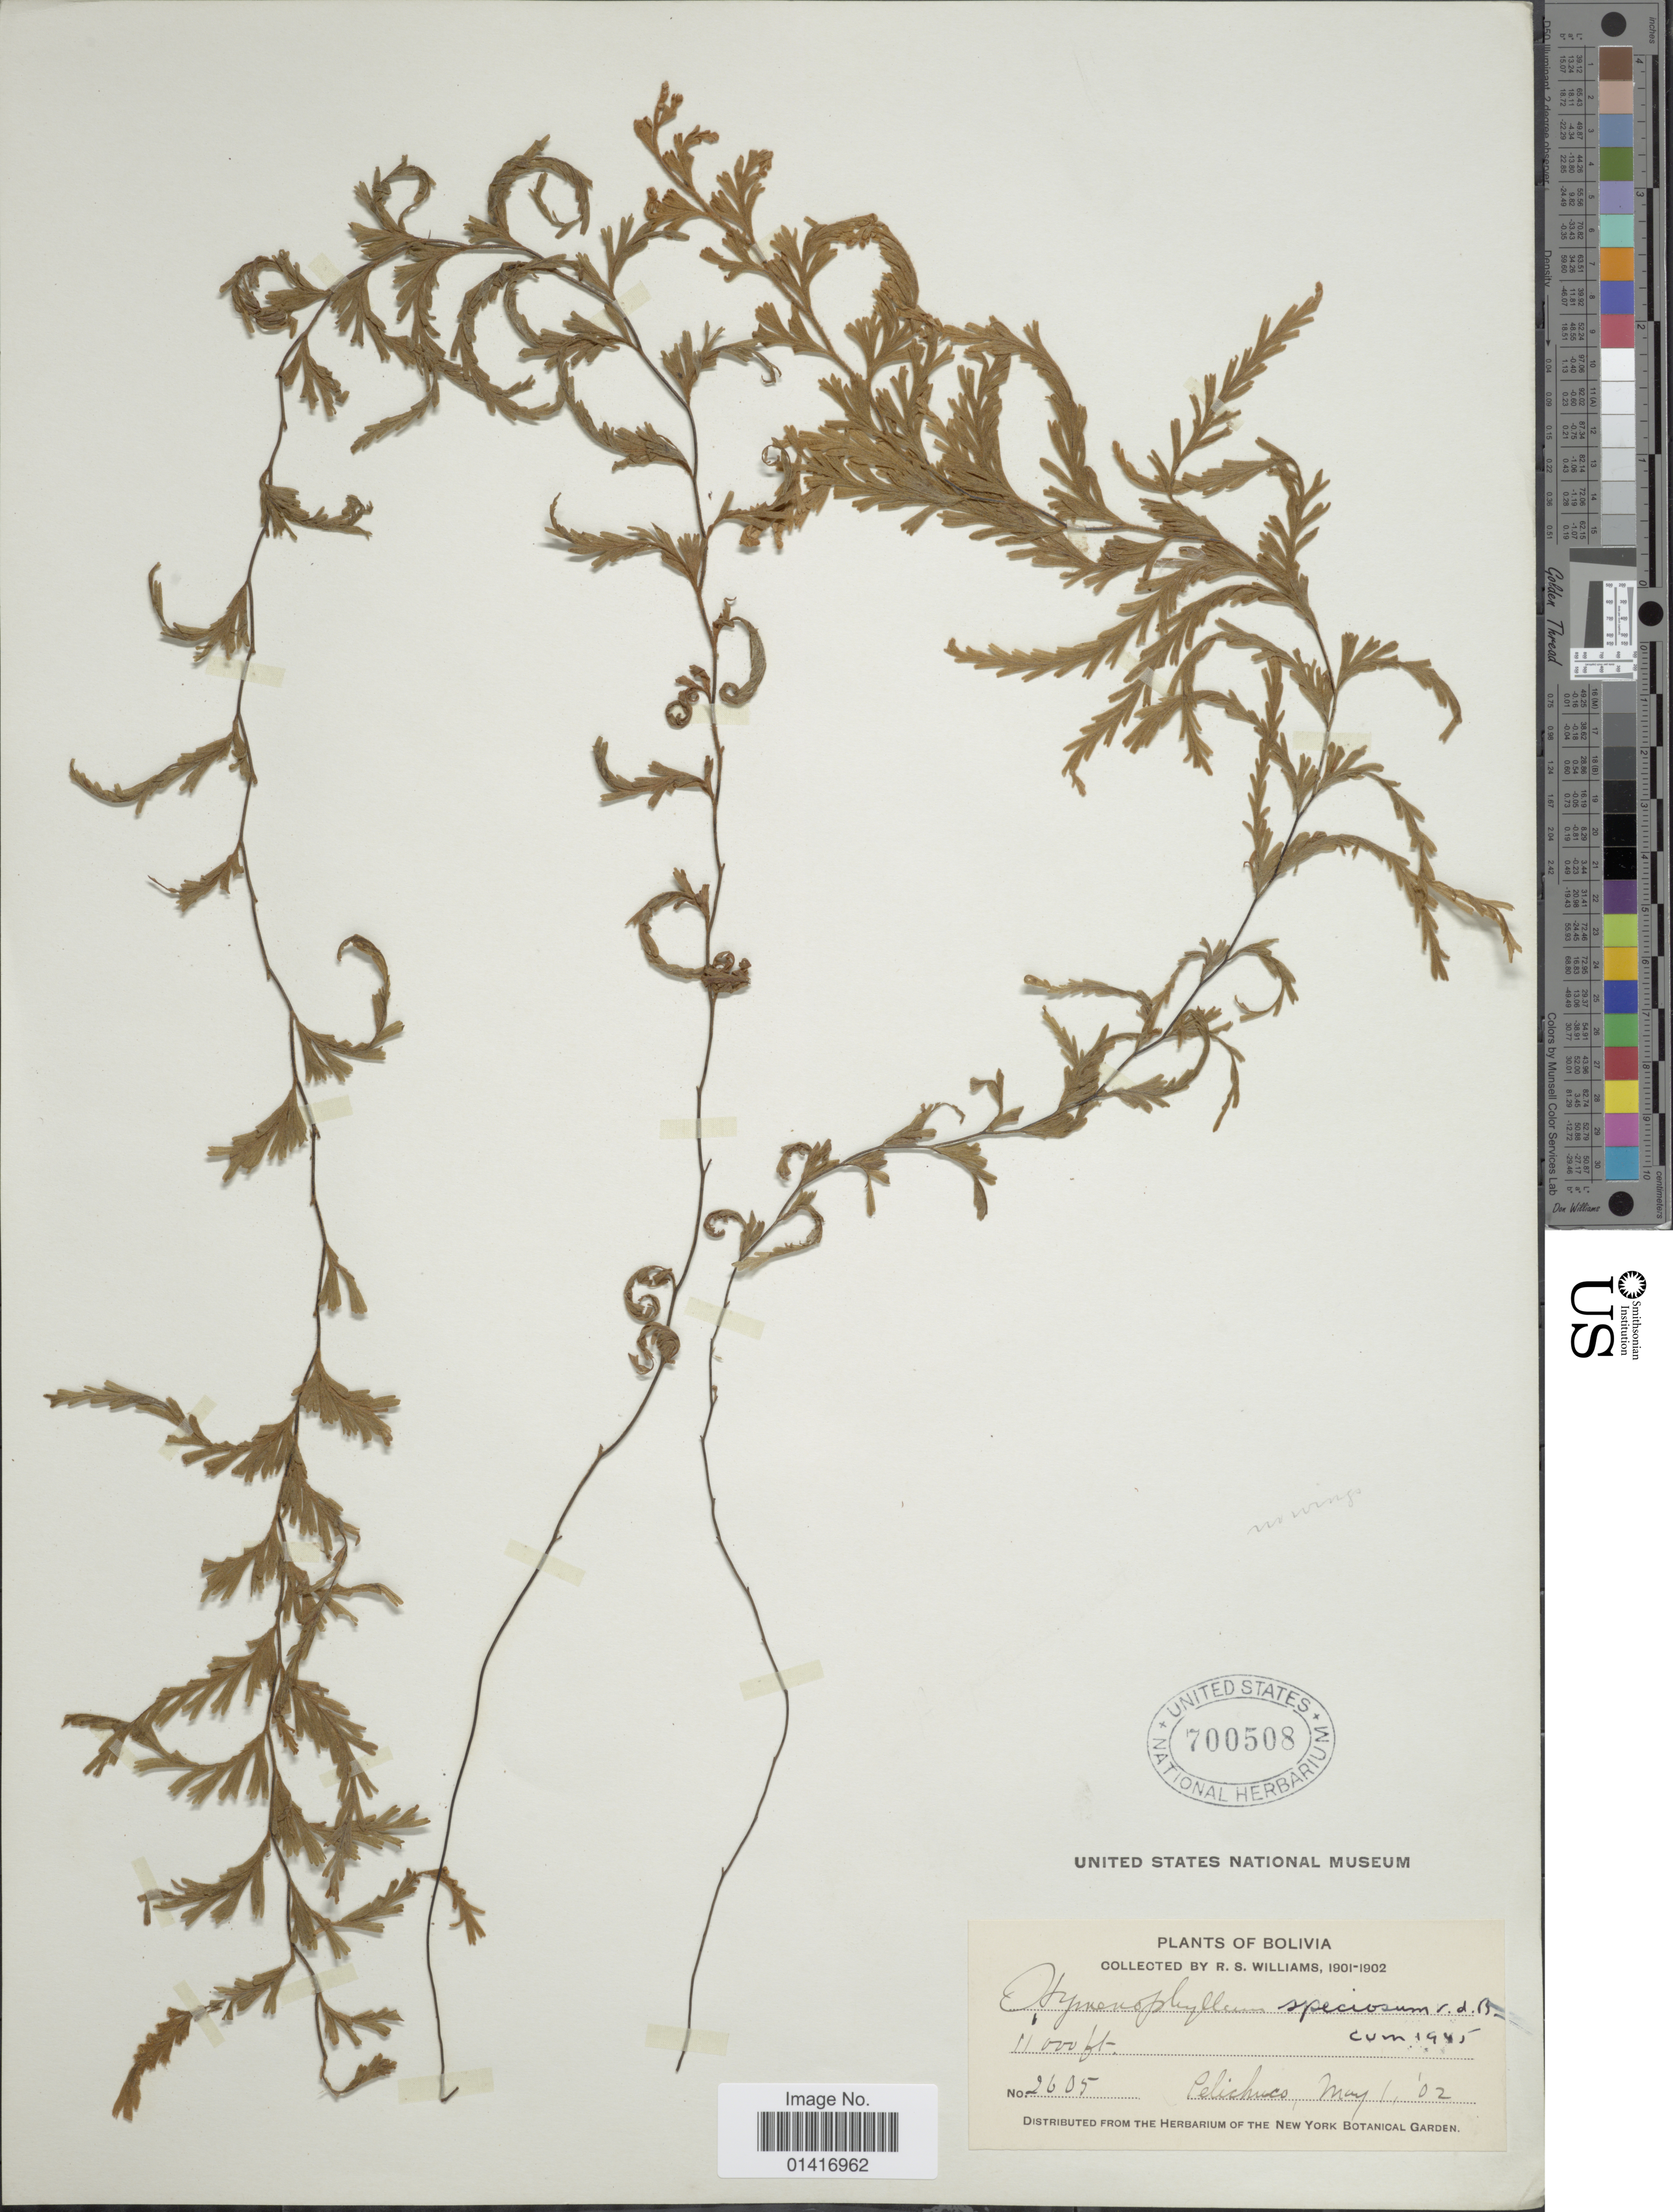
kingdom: Plantae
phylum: Tracheophyta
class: Polypodiopsida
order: Hymenophyllales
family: Hymenophyllaceae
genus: Hymenophyllum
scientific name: Hymenophyllum speciosum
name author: Bosch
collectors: R. S. Williams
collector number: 2605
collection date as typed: May 1, '02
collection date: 1902-05-01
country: Bolivia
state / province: La Paz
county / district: Franz Tamayo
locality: Pelechuco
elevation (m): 3353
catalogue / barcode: US 700508